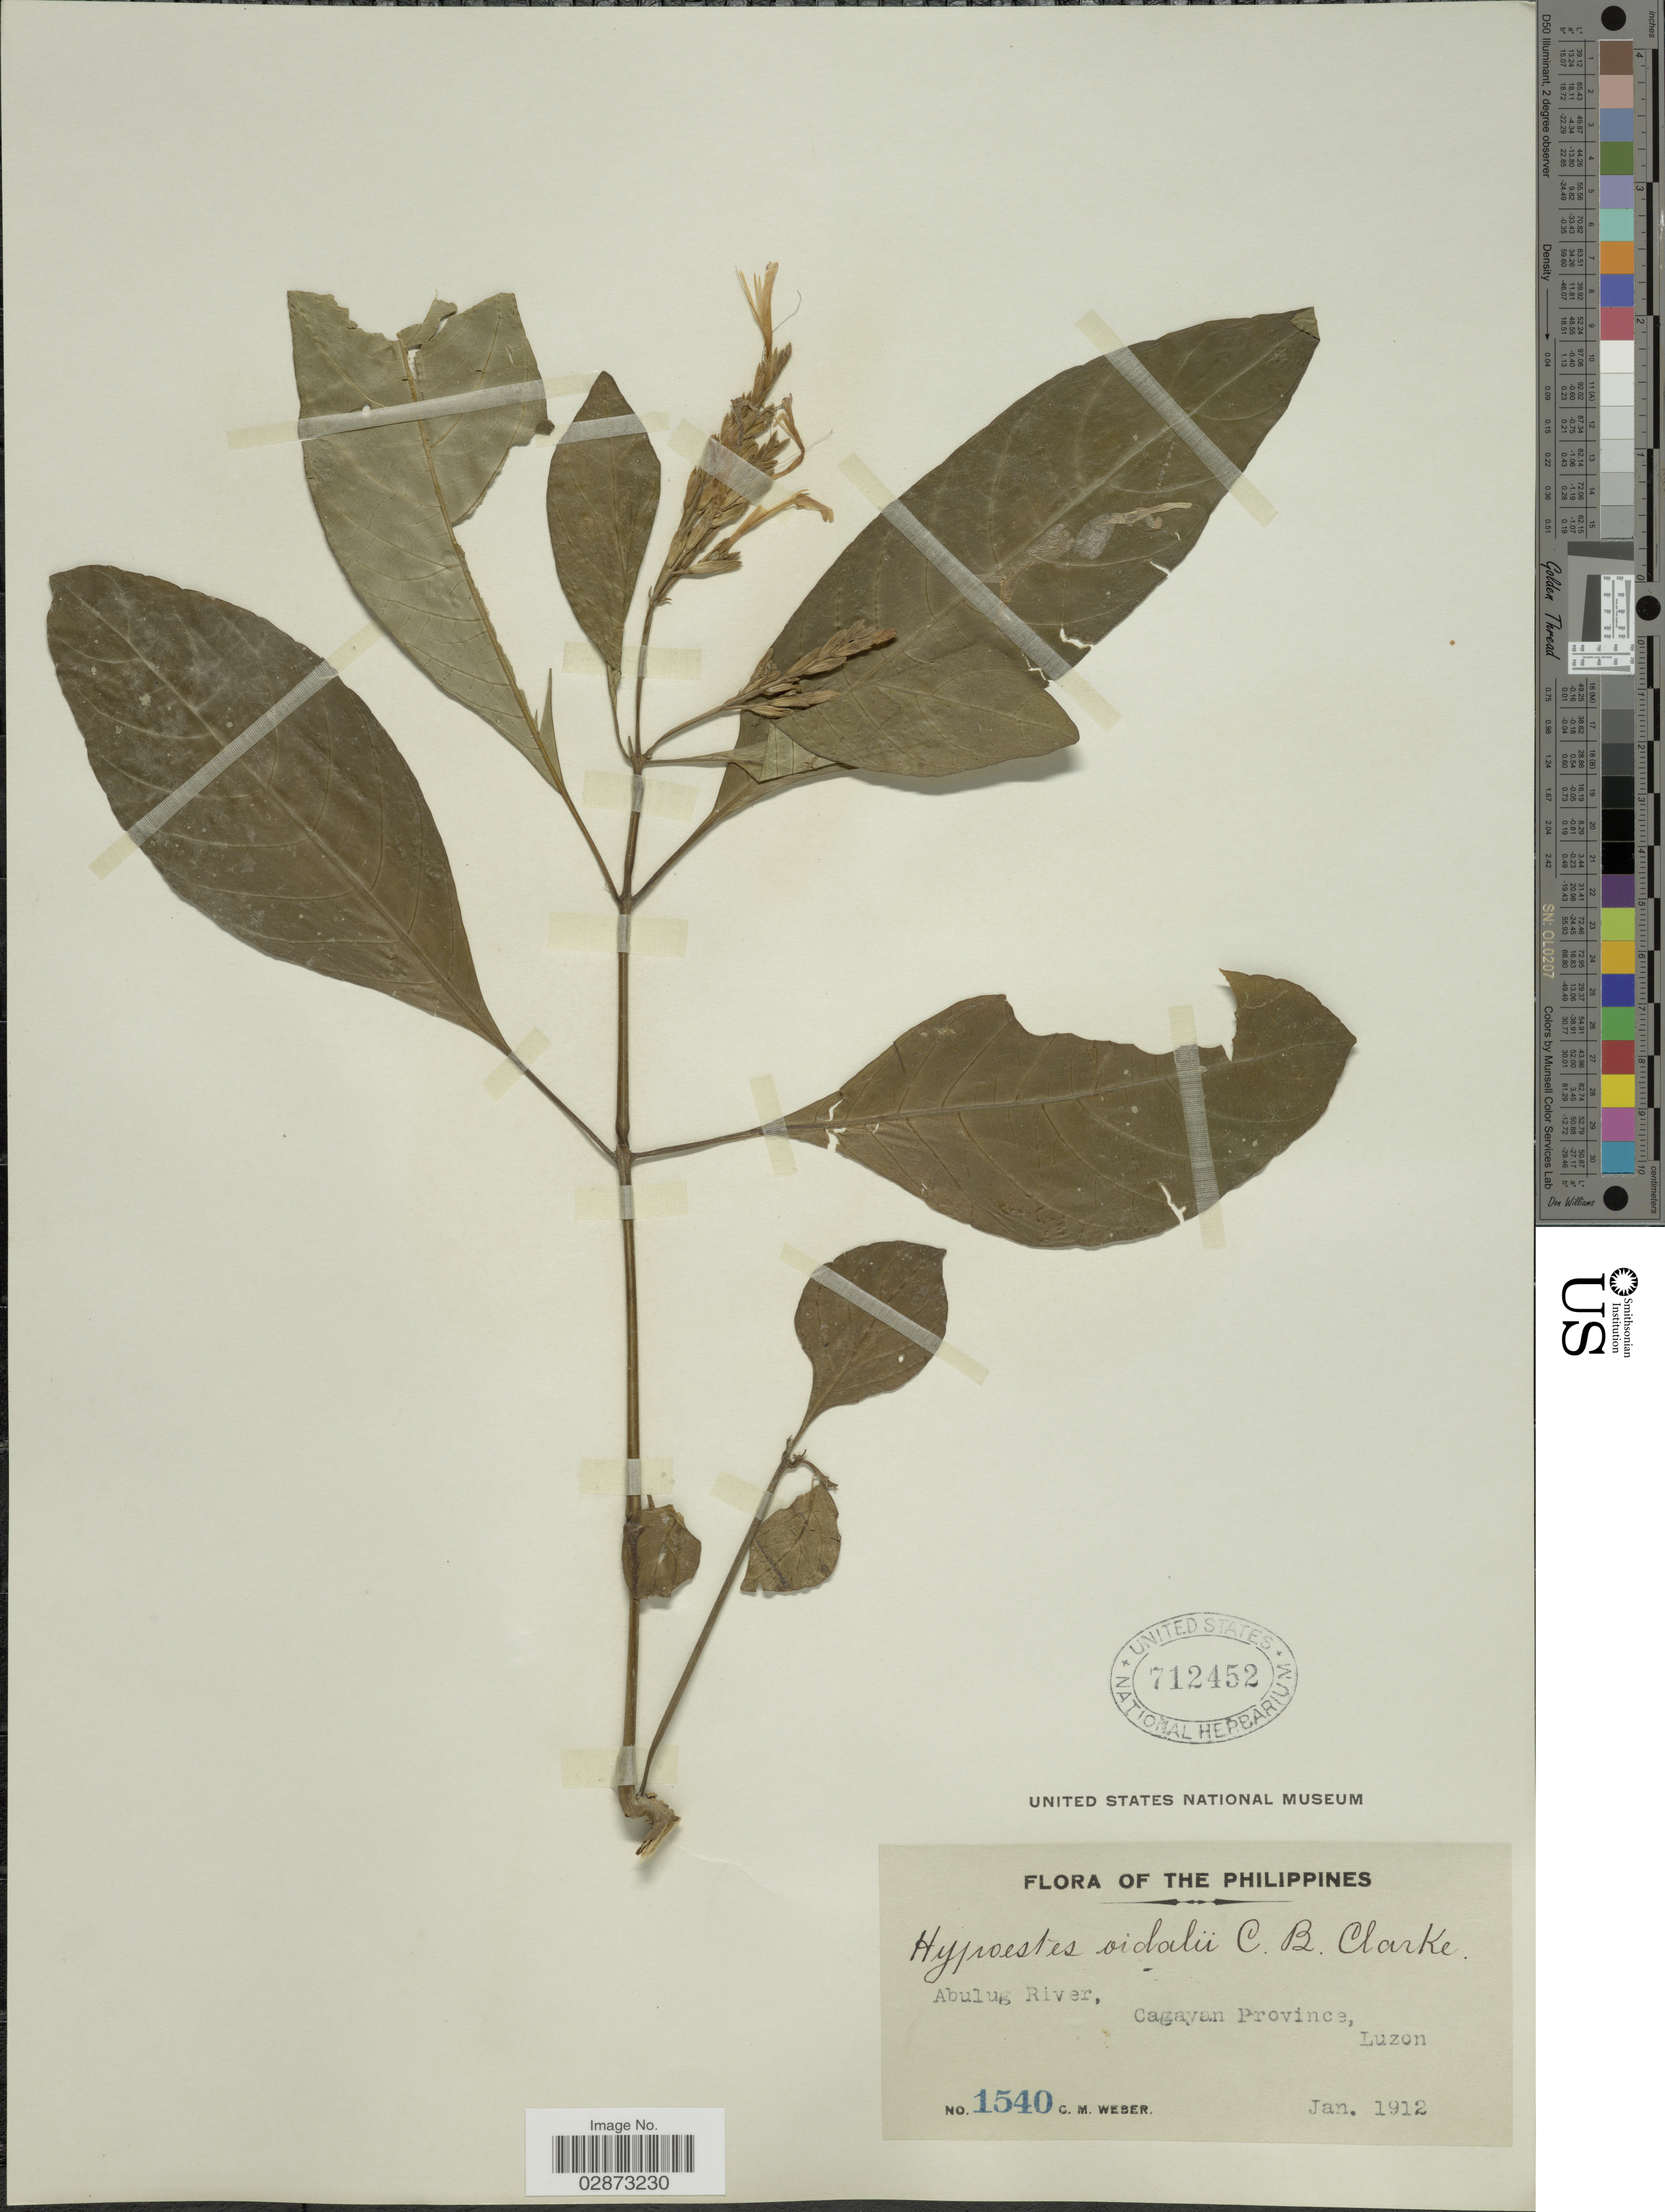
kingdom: Plantae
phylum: Tracheophyta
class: Magnoliopsida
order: Lamiales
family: Acanthaceae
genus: Hypoestes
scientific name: Hypoestes vidalii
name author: C.B. Clarke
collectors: C. M. Weber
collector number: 1540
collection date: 1912-01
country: Philippines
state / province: Cagayan Valley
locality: Abulug River, Cagayan Province, Luzon.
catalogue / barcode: US 712452